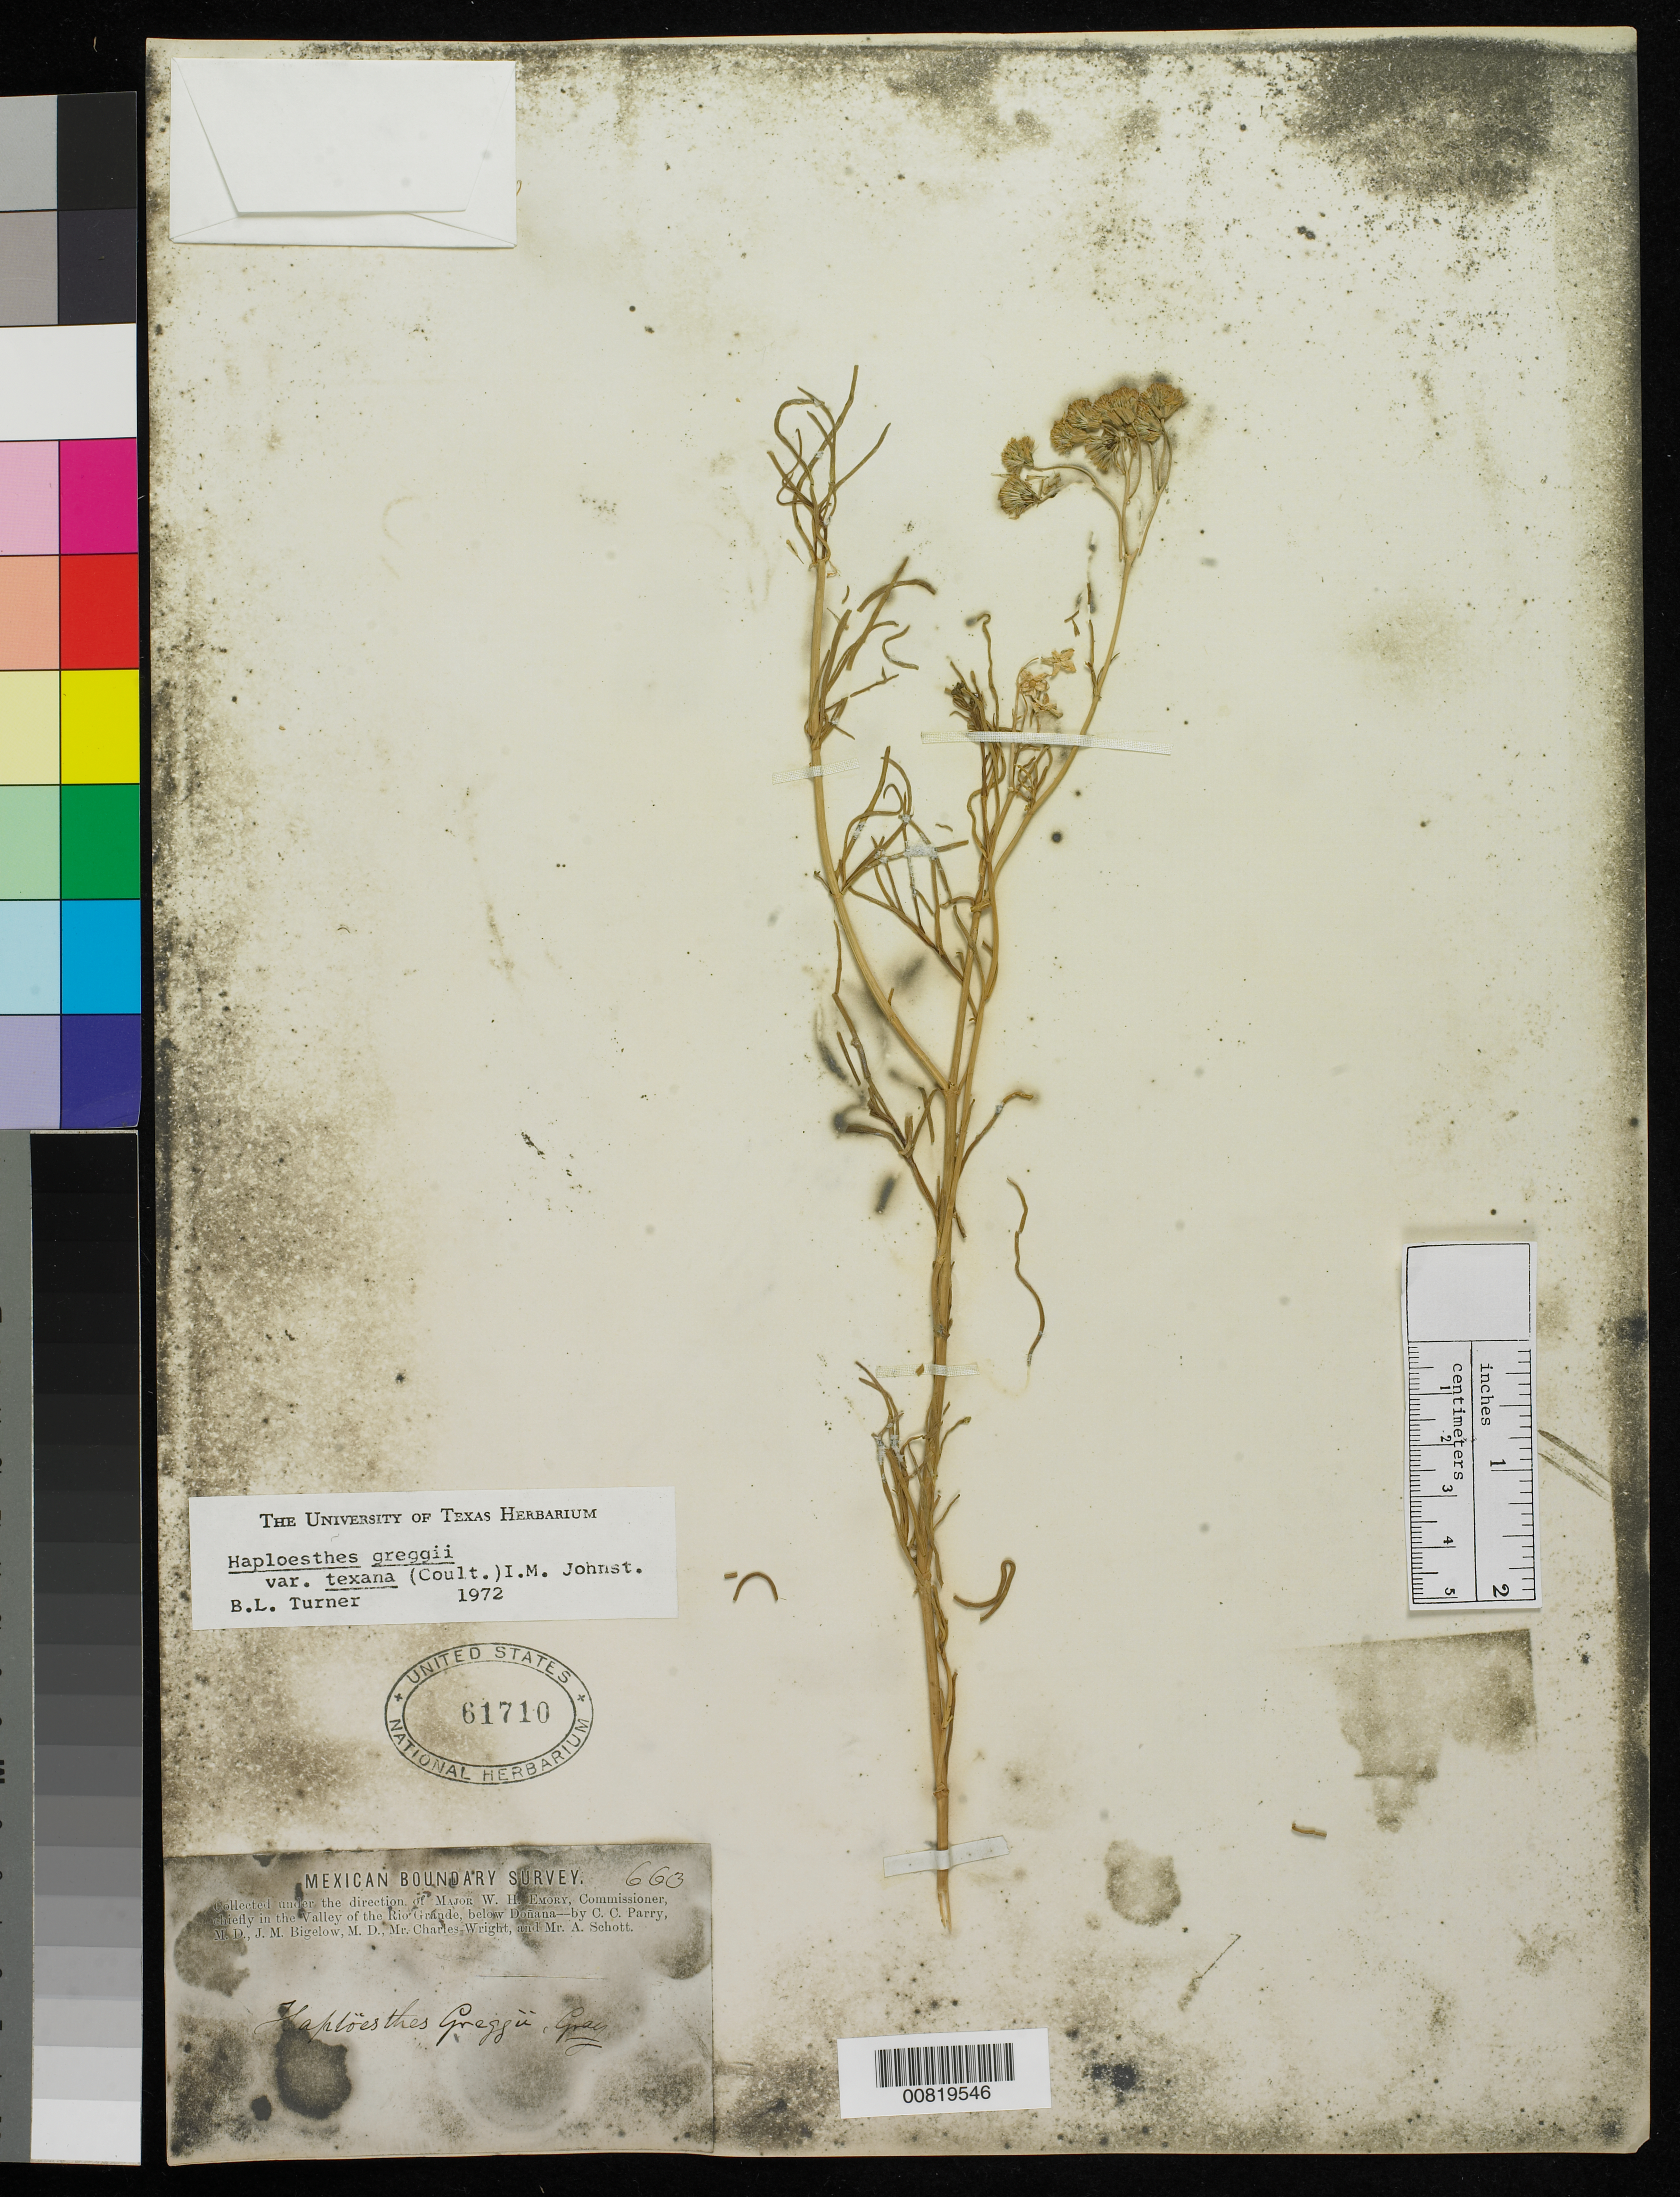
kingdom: Plantae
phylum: Tracheophyta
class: Magnoliopsida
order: Asterales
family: Asteraceae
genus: Haploesthes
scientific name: Haploesthes greggii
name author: A. Gray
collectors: C. C. Parry, J. M. Bigelow, C. Wright & A. C. V. Schott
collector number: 663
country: United States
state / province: New Mexico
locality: Valley of the Rio Grande, below Doñana, New Mexico.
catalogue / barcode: US 61710